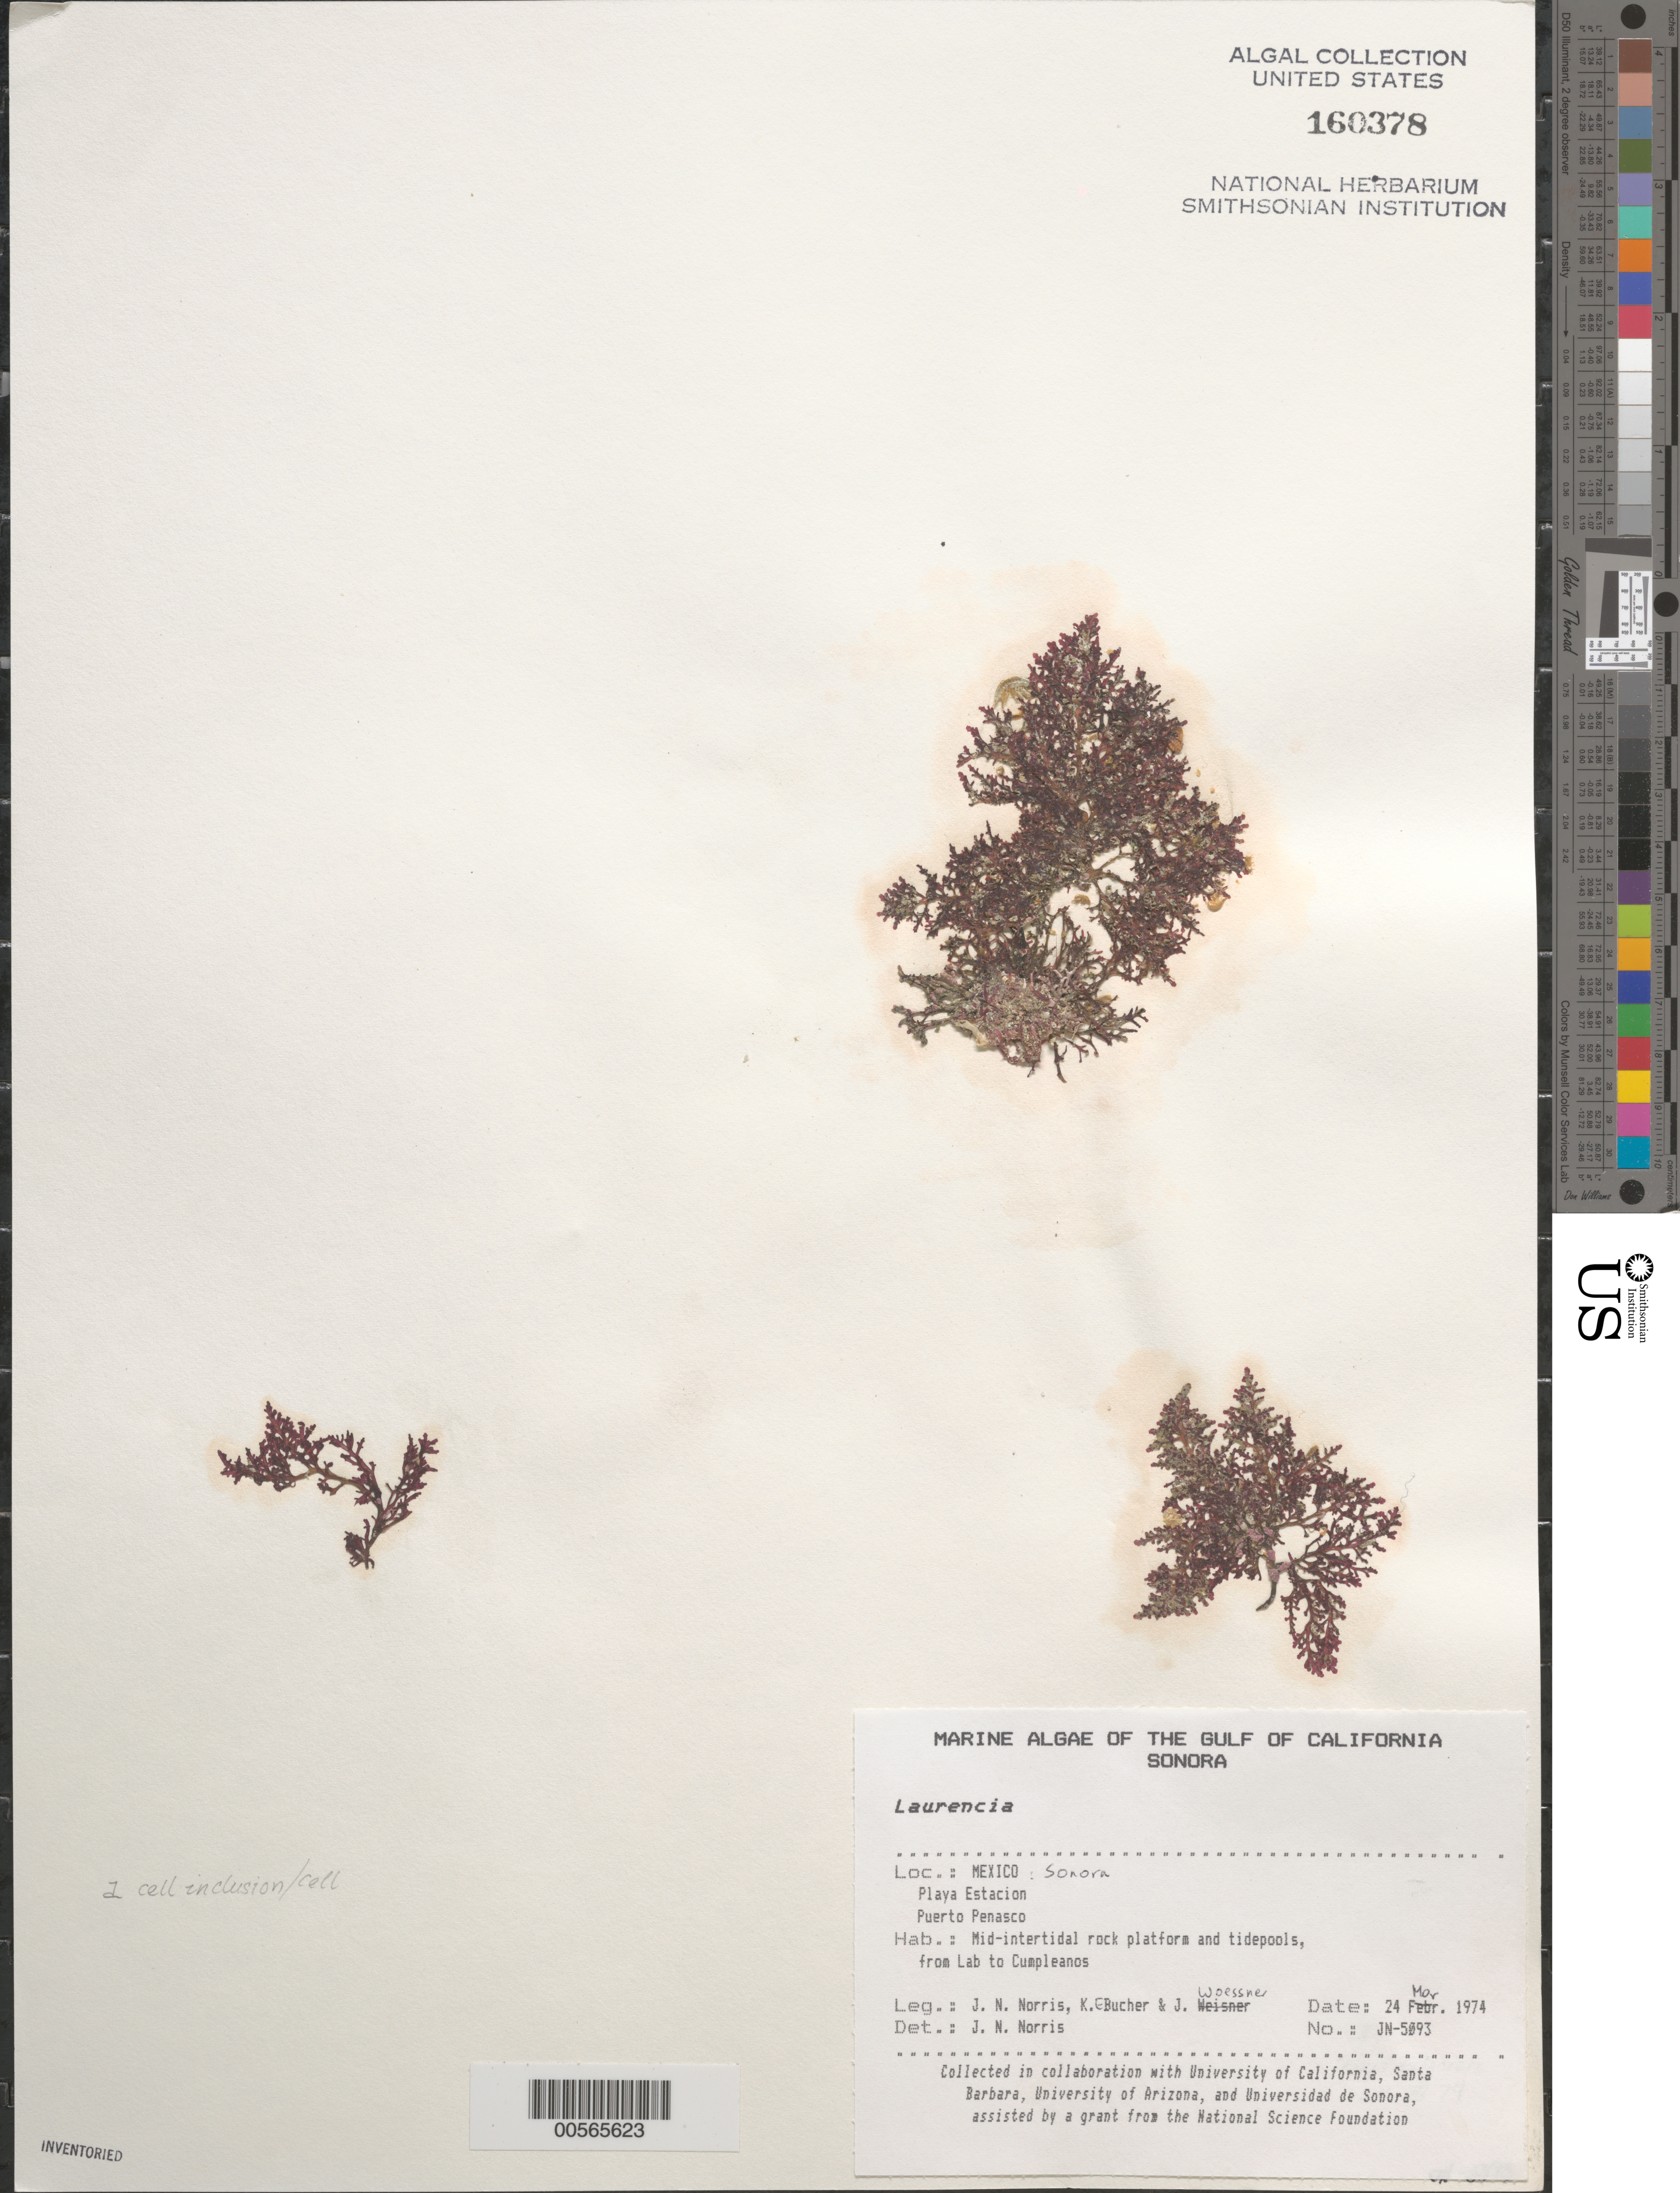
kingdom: Plantae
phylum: Rhodophyta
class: Florideophyceae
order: Ceramiales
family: Rhodomelaceae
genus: Laurencia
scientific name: Laurencia sp.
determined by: Norris, James N.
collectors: J. N. Norris, K. E. Bucher & J. Woessner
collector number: JN-5093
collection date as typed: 24 Mar 1974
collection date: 1974-03-24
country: Mexico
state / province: Sonora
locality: Playa Estacion, Puerto Penasco, from Laboratorio de Biologia Marina to Cumpleanos Tide Pool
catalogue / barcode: US 160378